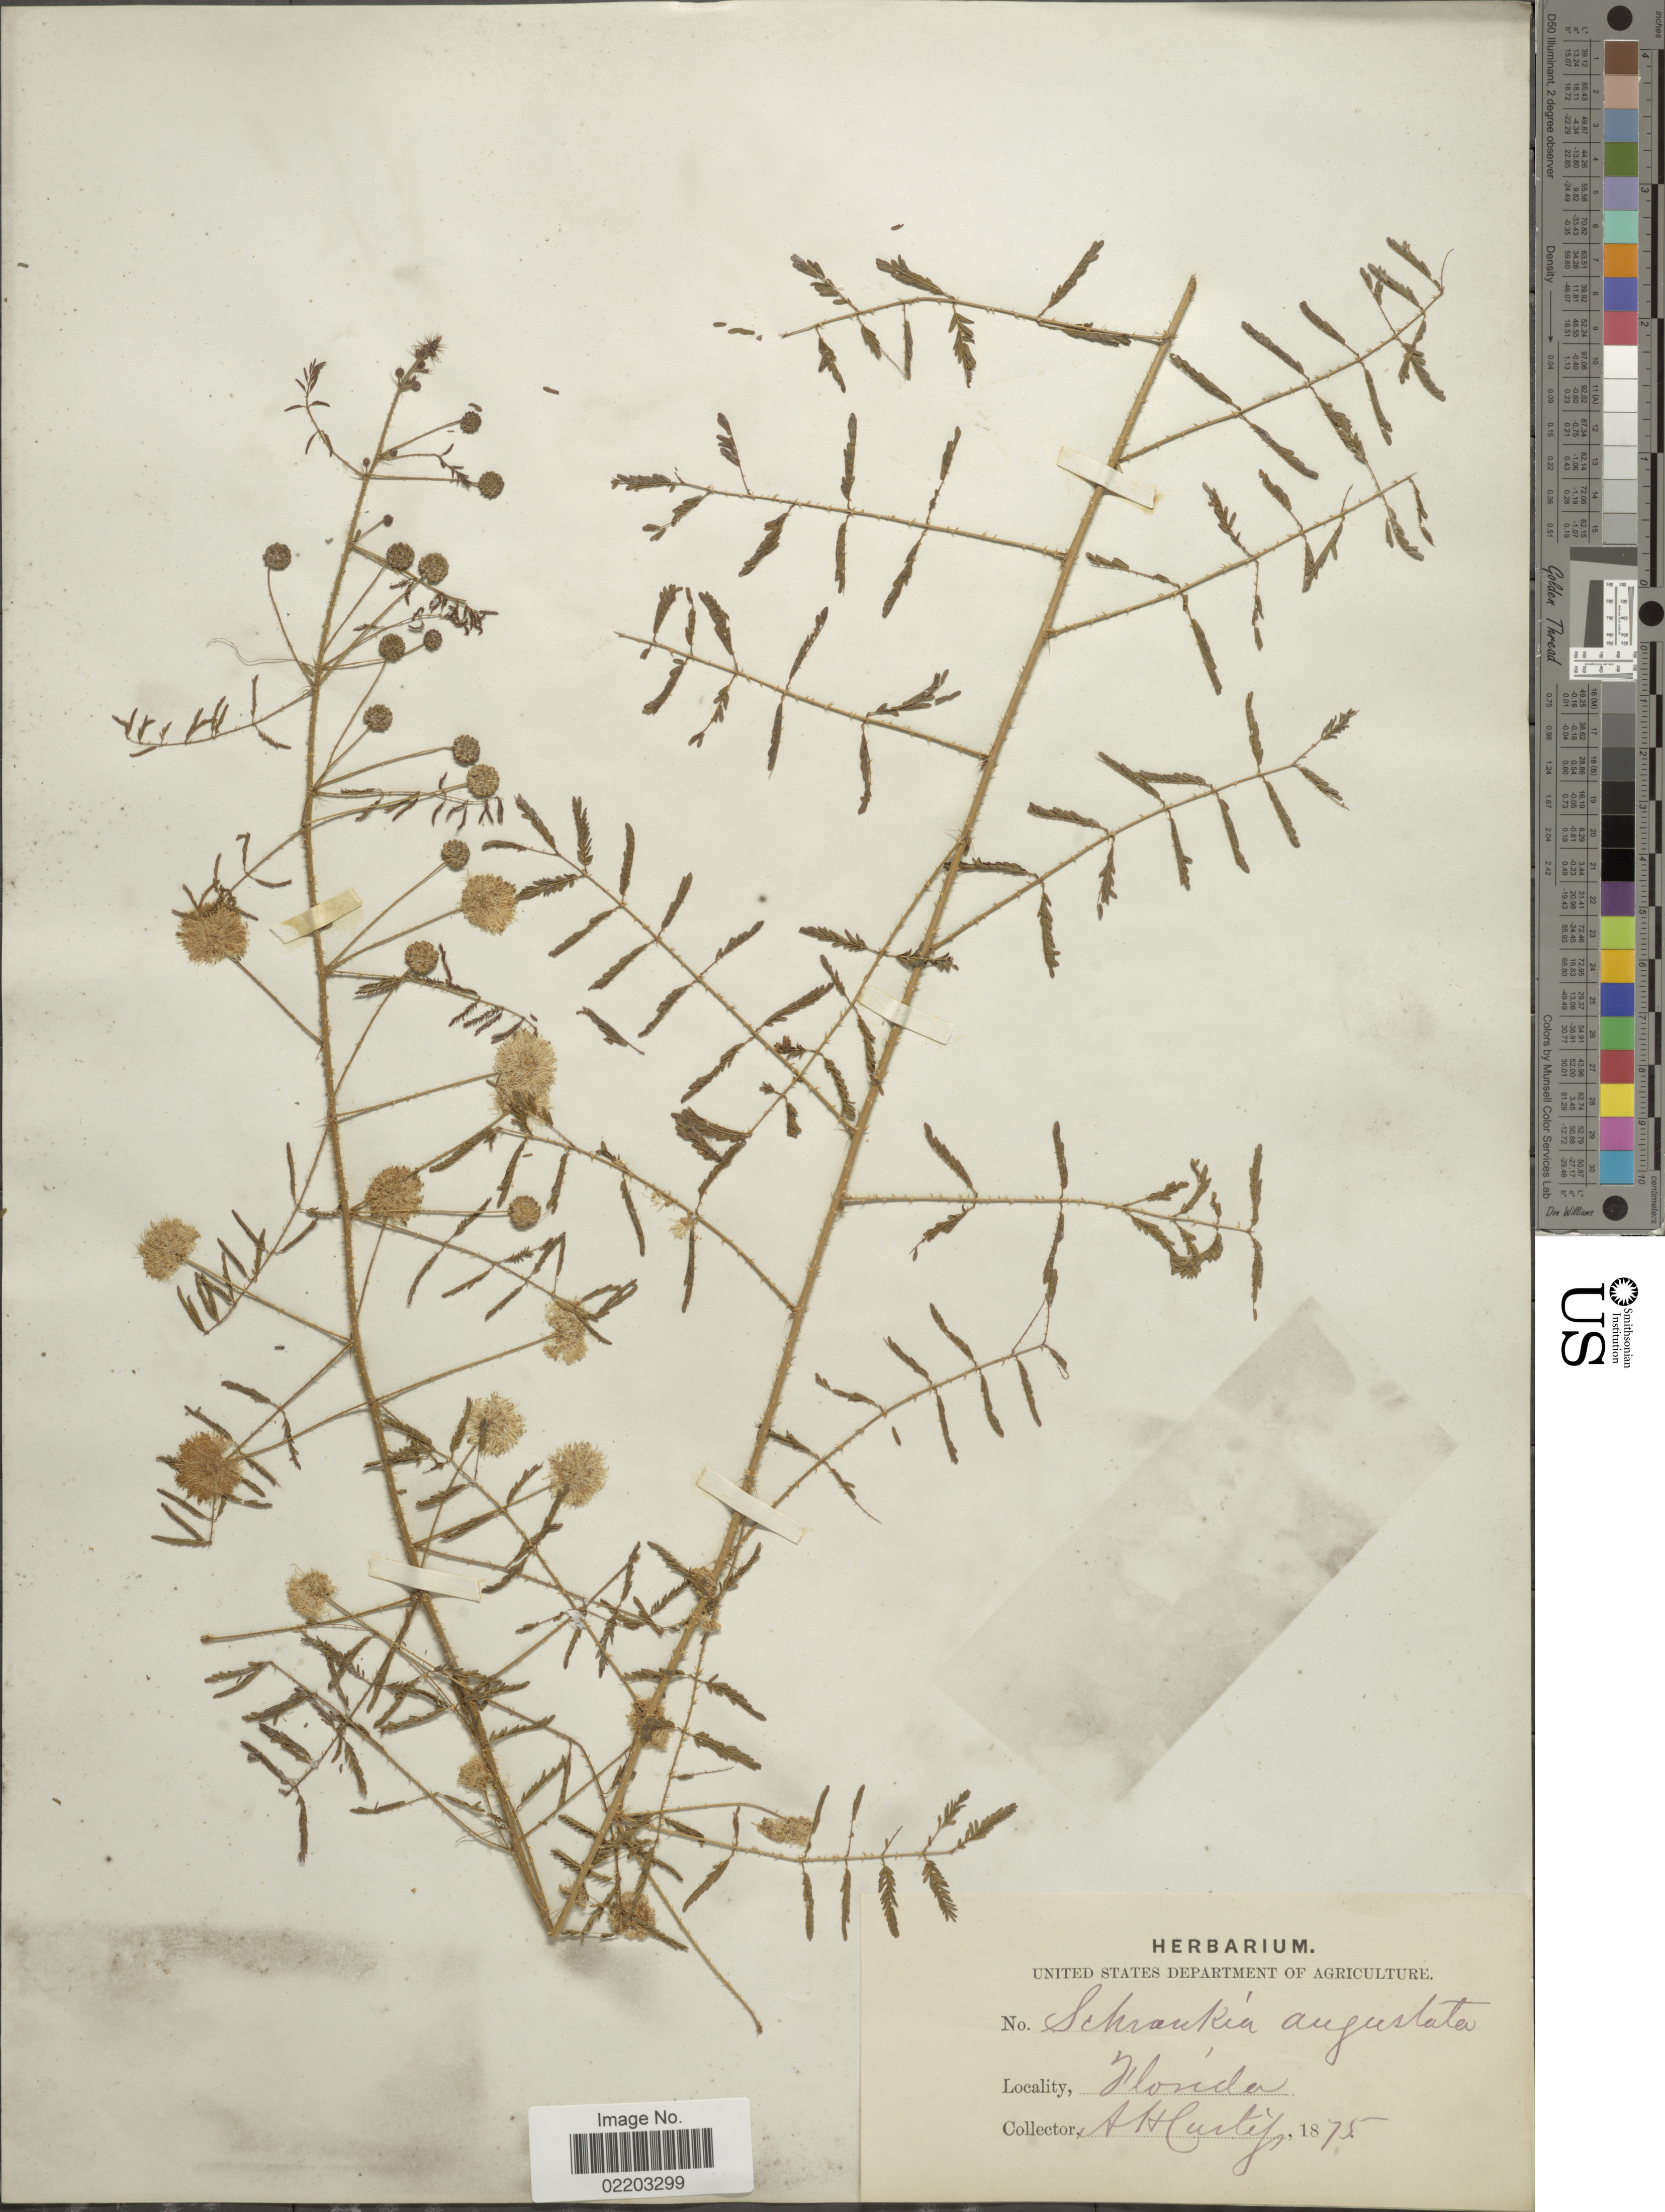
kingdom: Plantae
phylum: Tracheophyta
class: Magnoliopsida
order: Fabales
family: Fabaceae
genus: Mimosa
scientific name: Mimosa microphylla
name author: Dryand.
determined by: Strong, M. T., (US), Smithsonian Institution - National Museum of Natural History (UNITED STATES)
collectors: A. H. Curtiss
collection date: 1875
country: United States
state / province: Florida